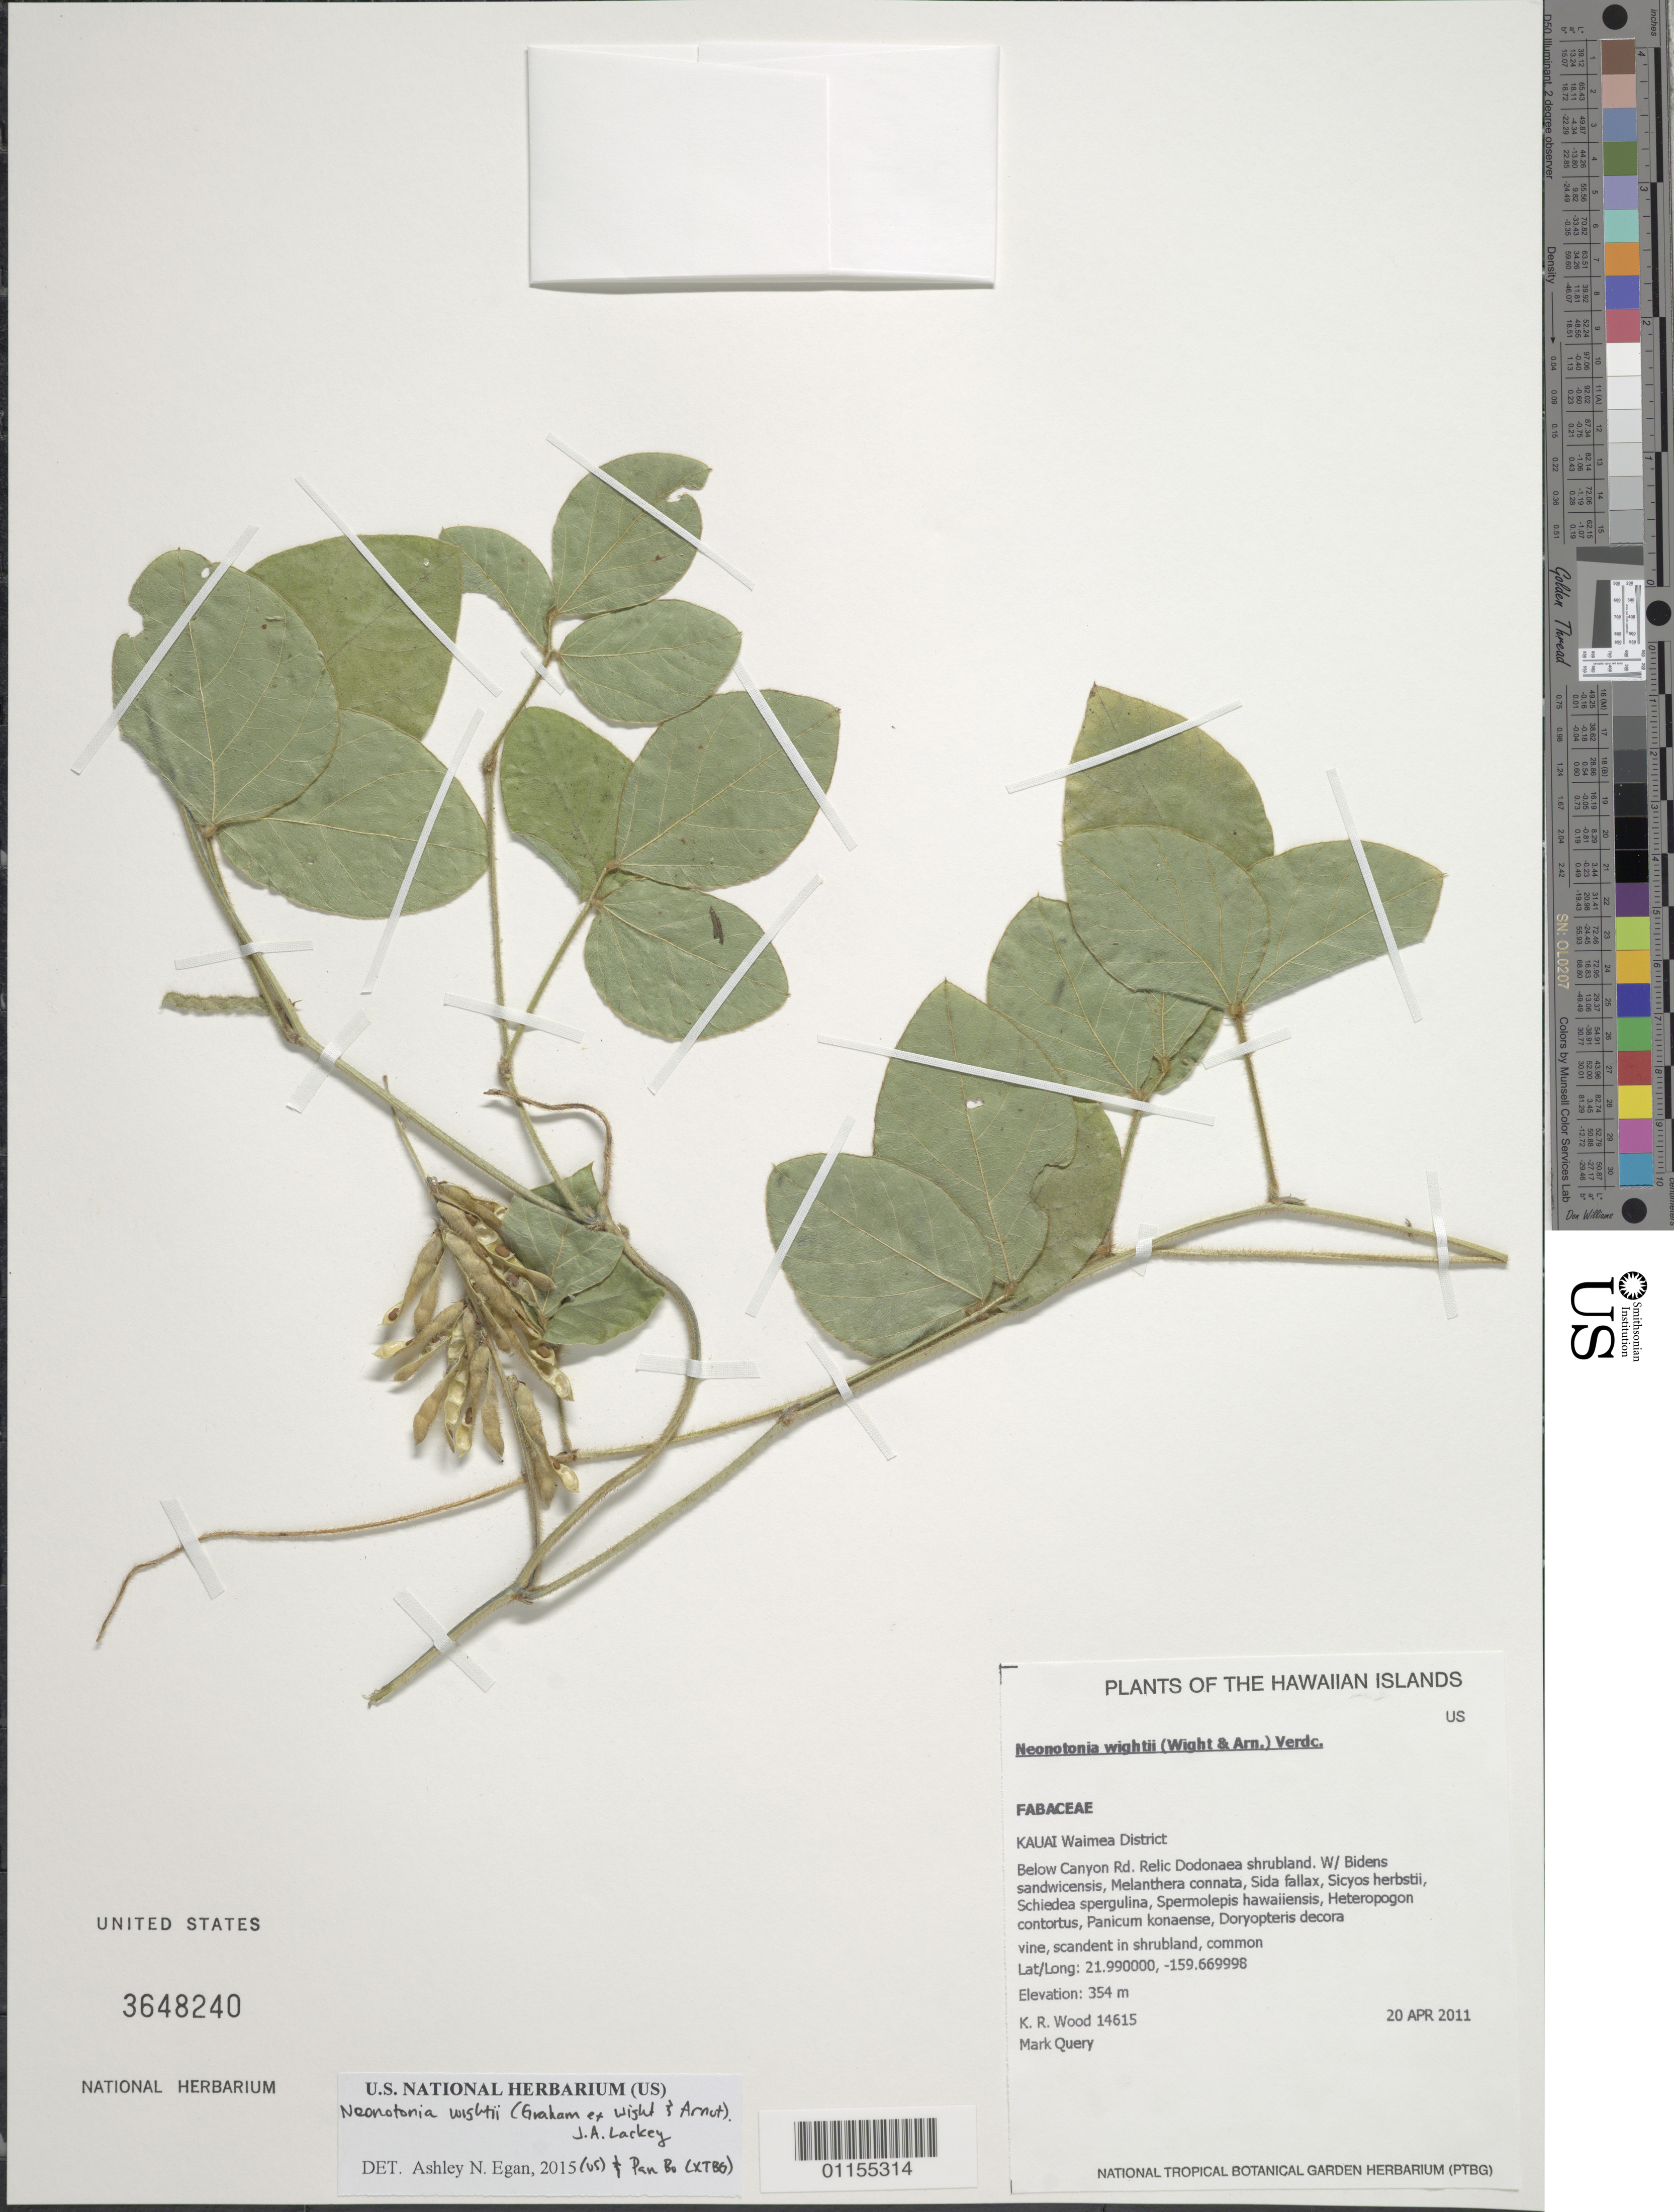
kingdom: Plantae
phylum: Tracheophyta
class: Magnoliopsida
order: Fabales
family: Fabaceae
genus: Neonotonia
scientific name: Neonotonia wightii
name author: (Arn.) J.A. Lackey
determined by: Egan, Ashley N., (US), Smithsonian Institution - National Museum of Natural History (UNITED STATES)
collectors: K. R. Wood & M. Query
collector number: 14615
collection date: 2011-04-20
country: United States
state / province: Hawaii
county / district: Kauai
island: Kaua'i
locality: Waimea District, below Canyon Road.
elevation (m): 354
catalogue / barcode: US 3648240